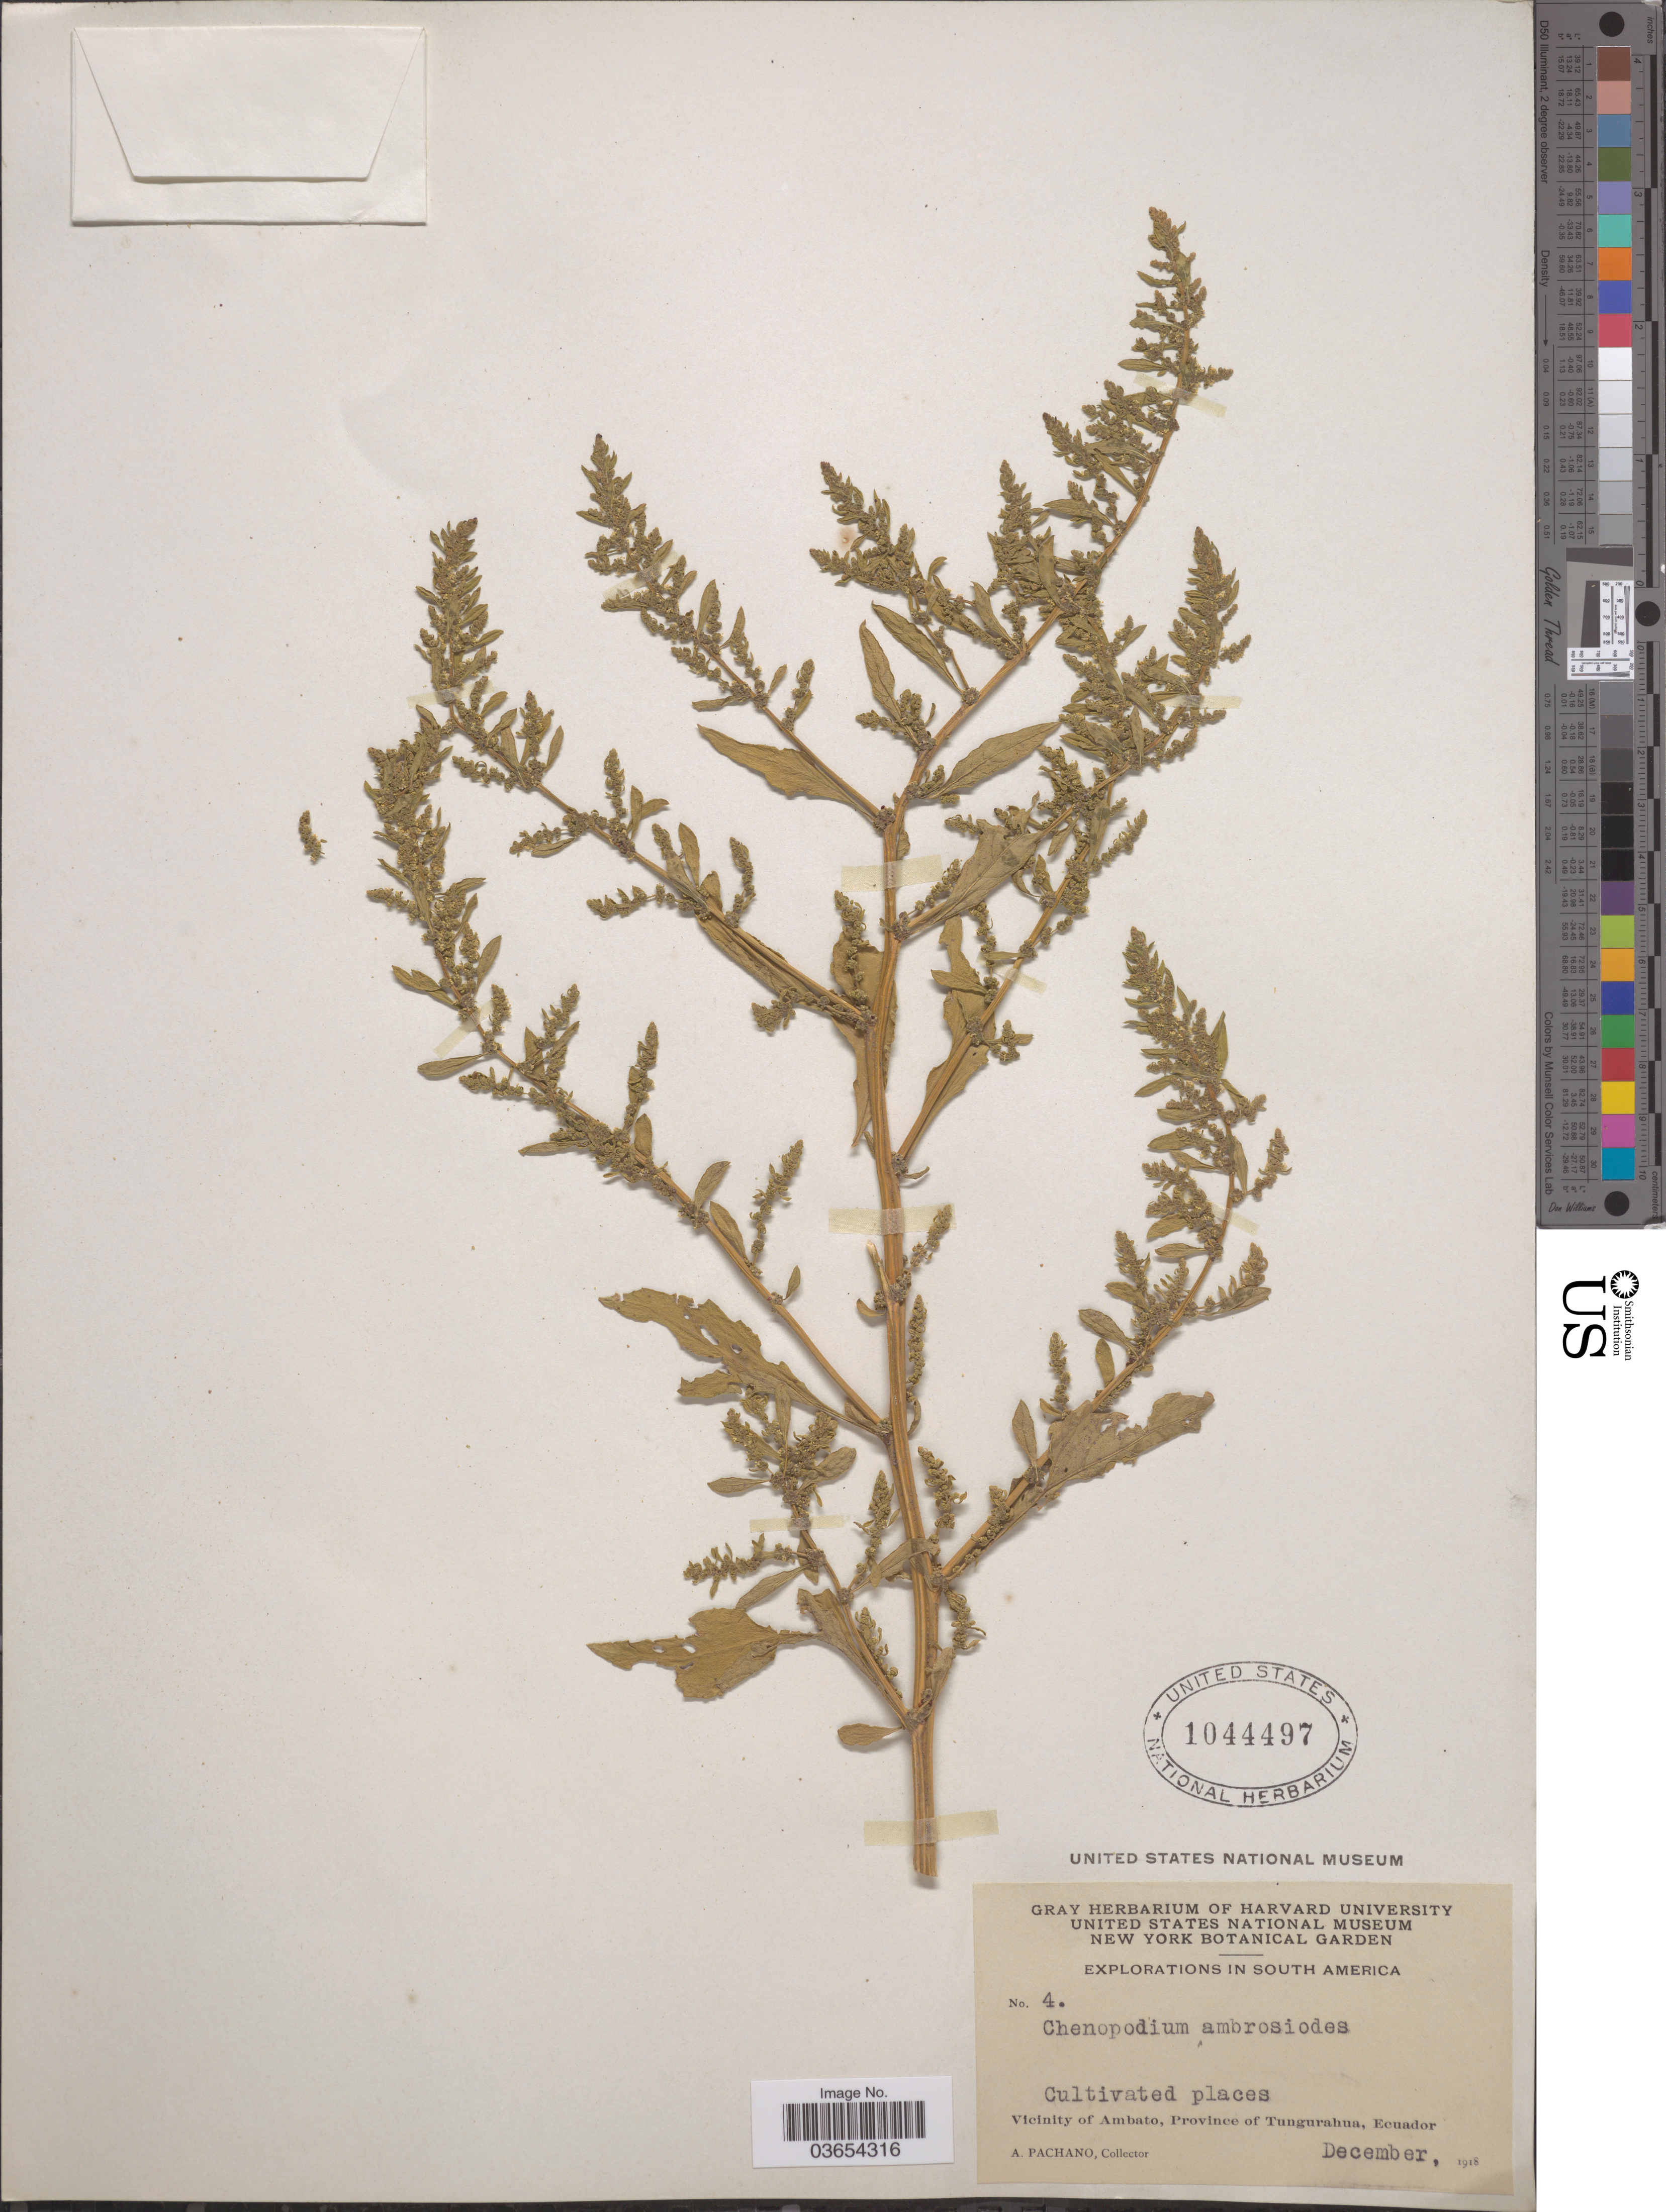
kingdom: Plantae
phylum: Tracheophyta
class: Magnoliopsida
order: Caryophyllales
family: Amaranthaceae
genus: Chenopodium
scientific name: Chenopodium ambrosioides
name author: L.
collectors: A. Pachano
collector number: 4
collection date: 1918-12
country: Ecuador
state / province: Tungurahua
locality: Vicinity of Ambato.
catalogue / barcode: US 1044497